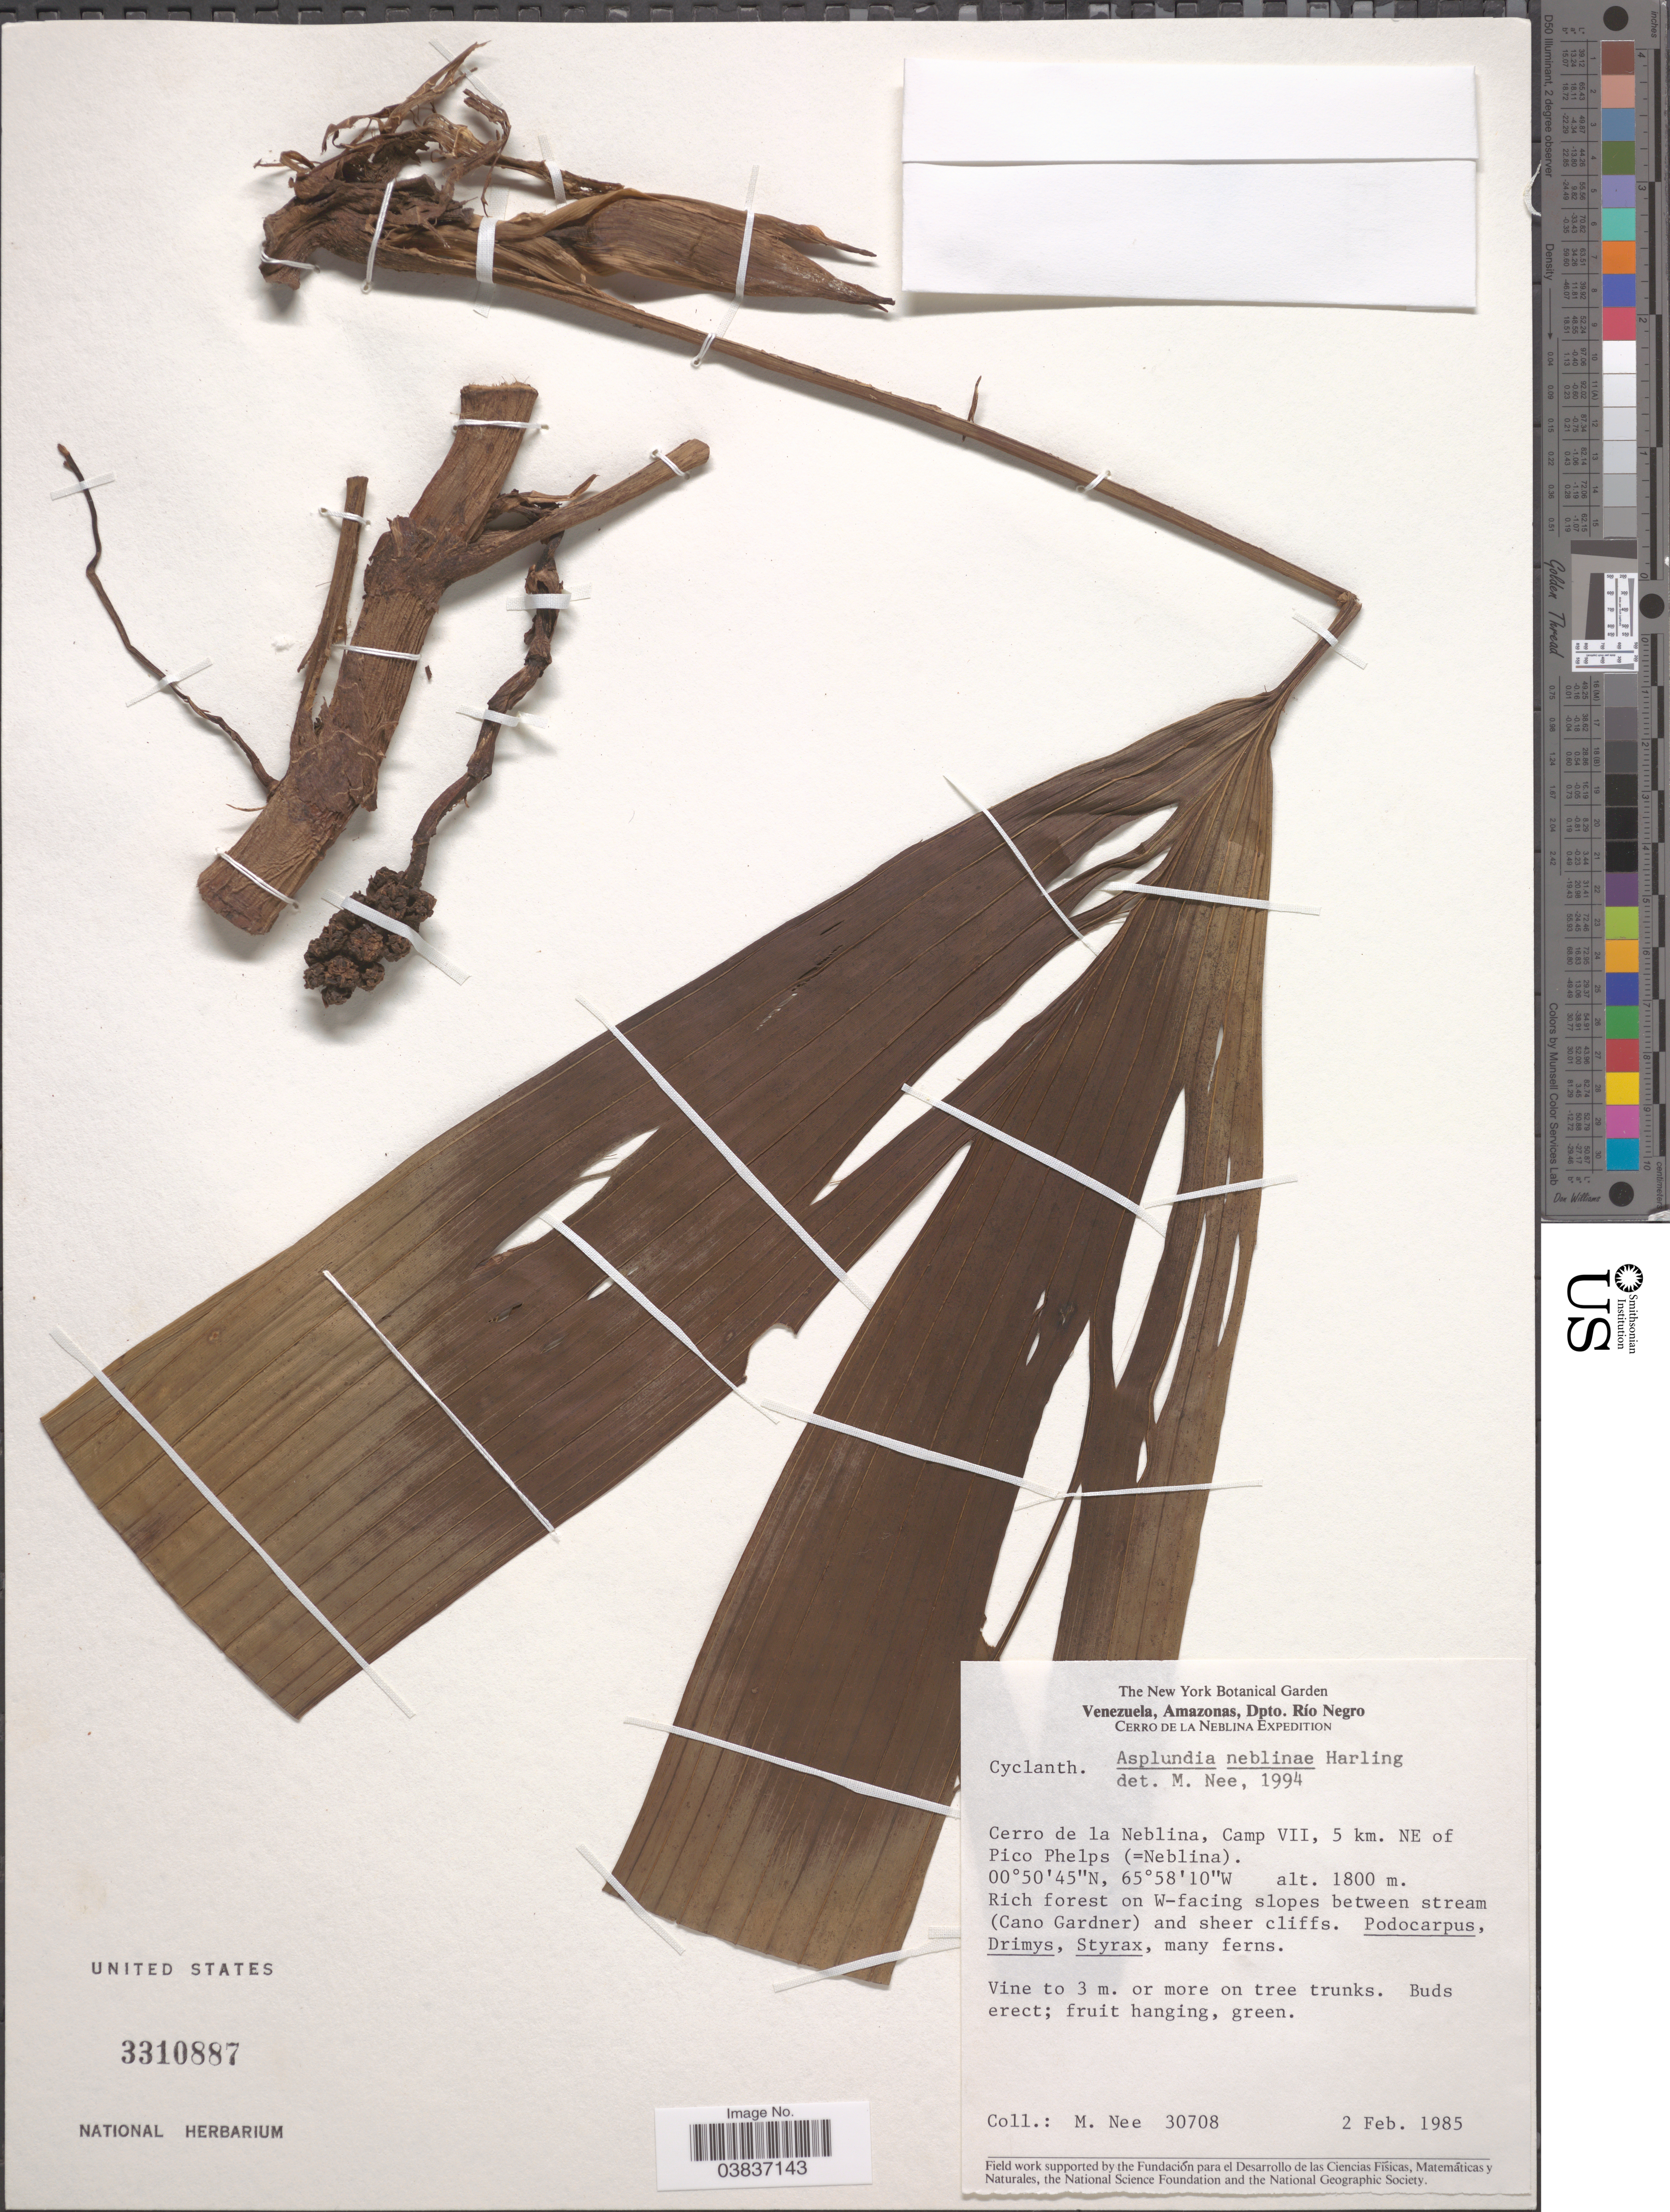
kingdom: Plantae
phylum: Tracheophyta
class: Liliopsida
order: Pandanales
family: Cyclanthaceae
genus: Asplundia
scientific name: Asplundia neblinae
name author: Harling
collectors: M. Nee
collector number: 30708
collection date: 1985-02-02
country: Venezuela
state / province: Amazonas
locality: Dpto. Río Negro. Cerro de la Neblina, Camp VII, 5 km. NE of Pico Phelps (= Neblina). W-facing slopes between stream (Cano Gardner) and sheer cliffs.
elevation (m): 1800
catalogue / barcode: US 3310887